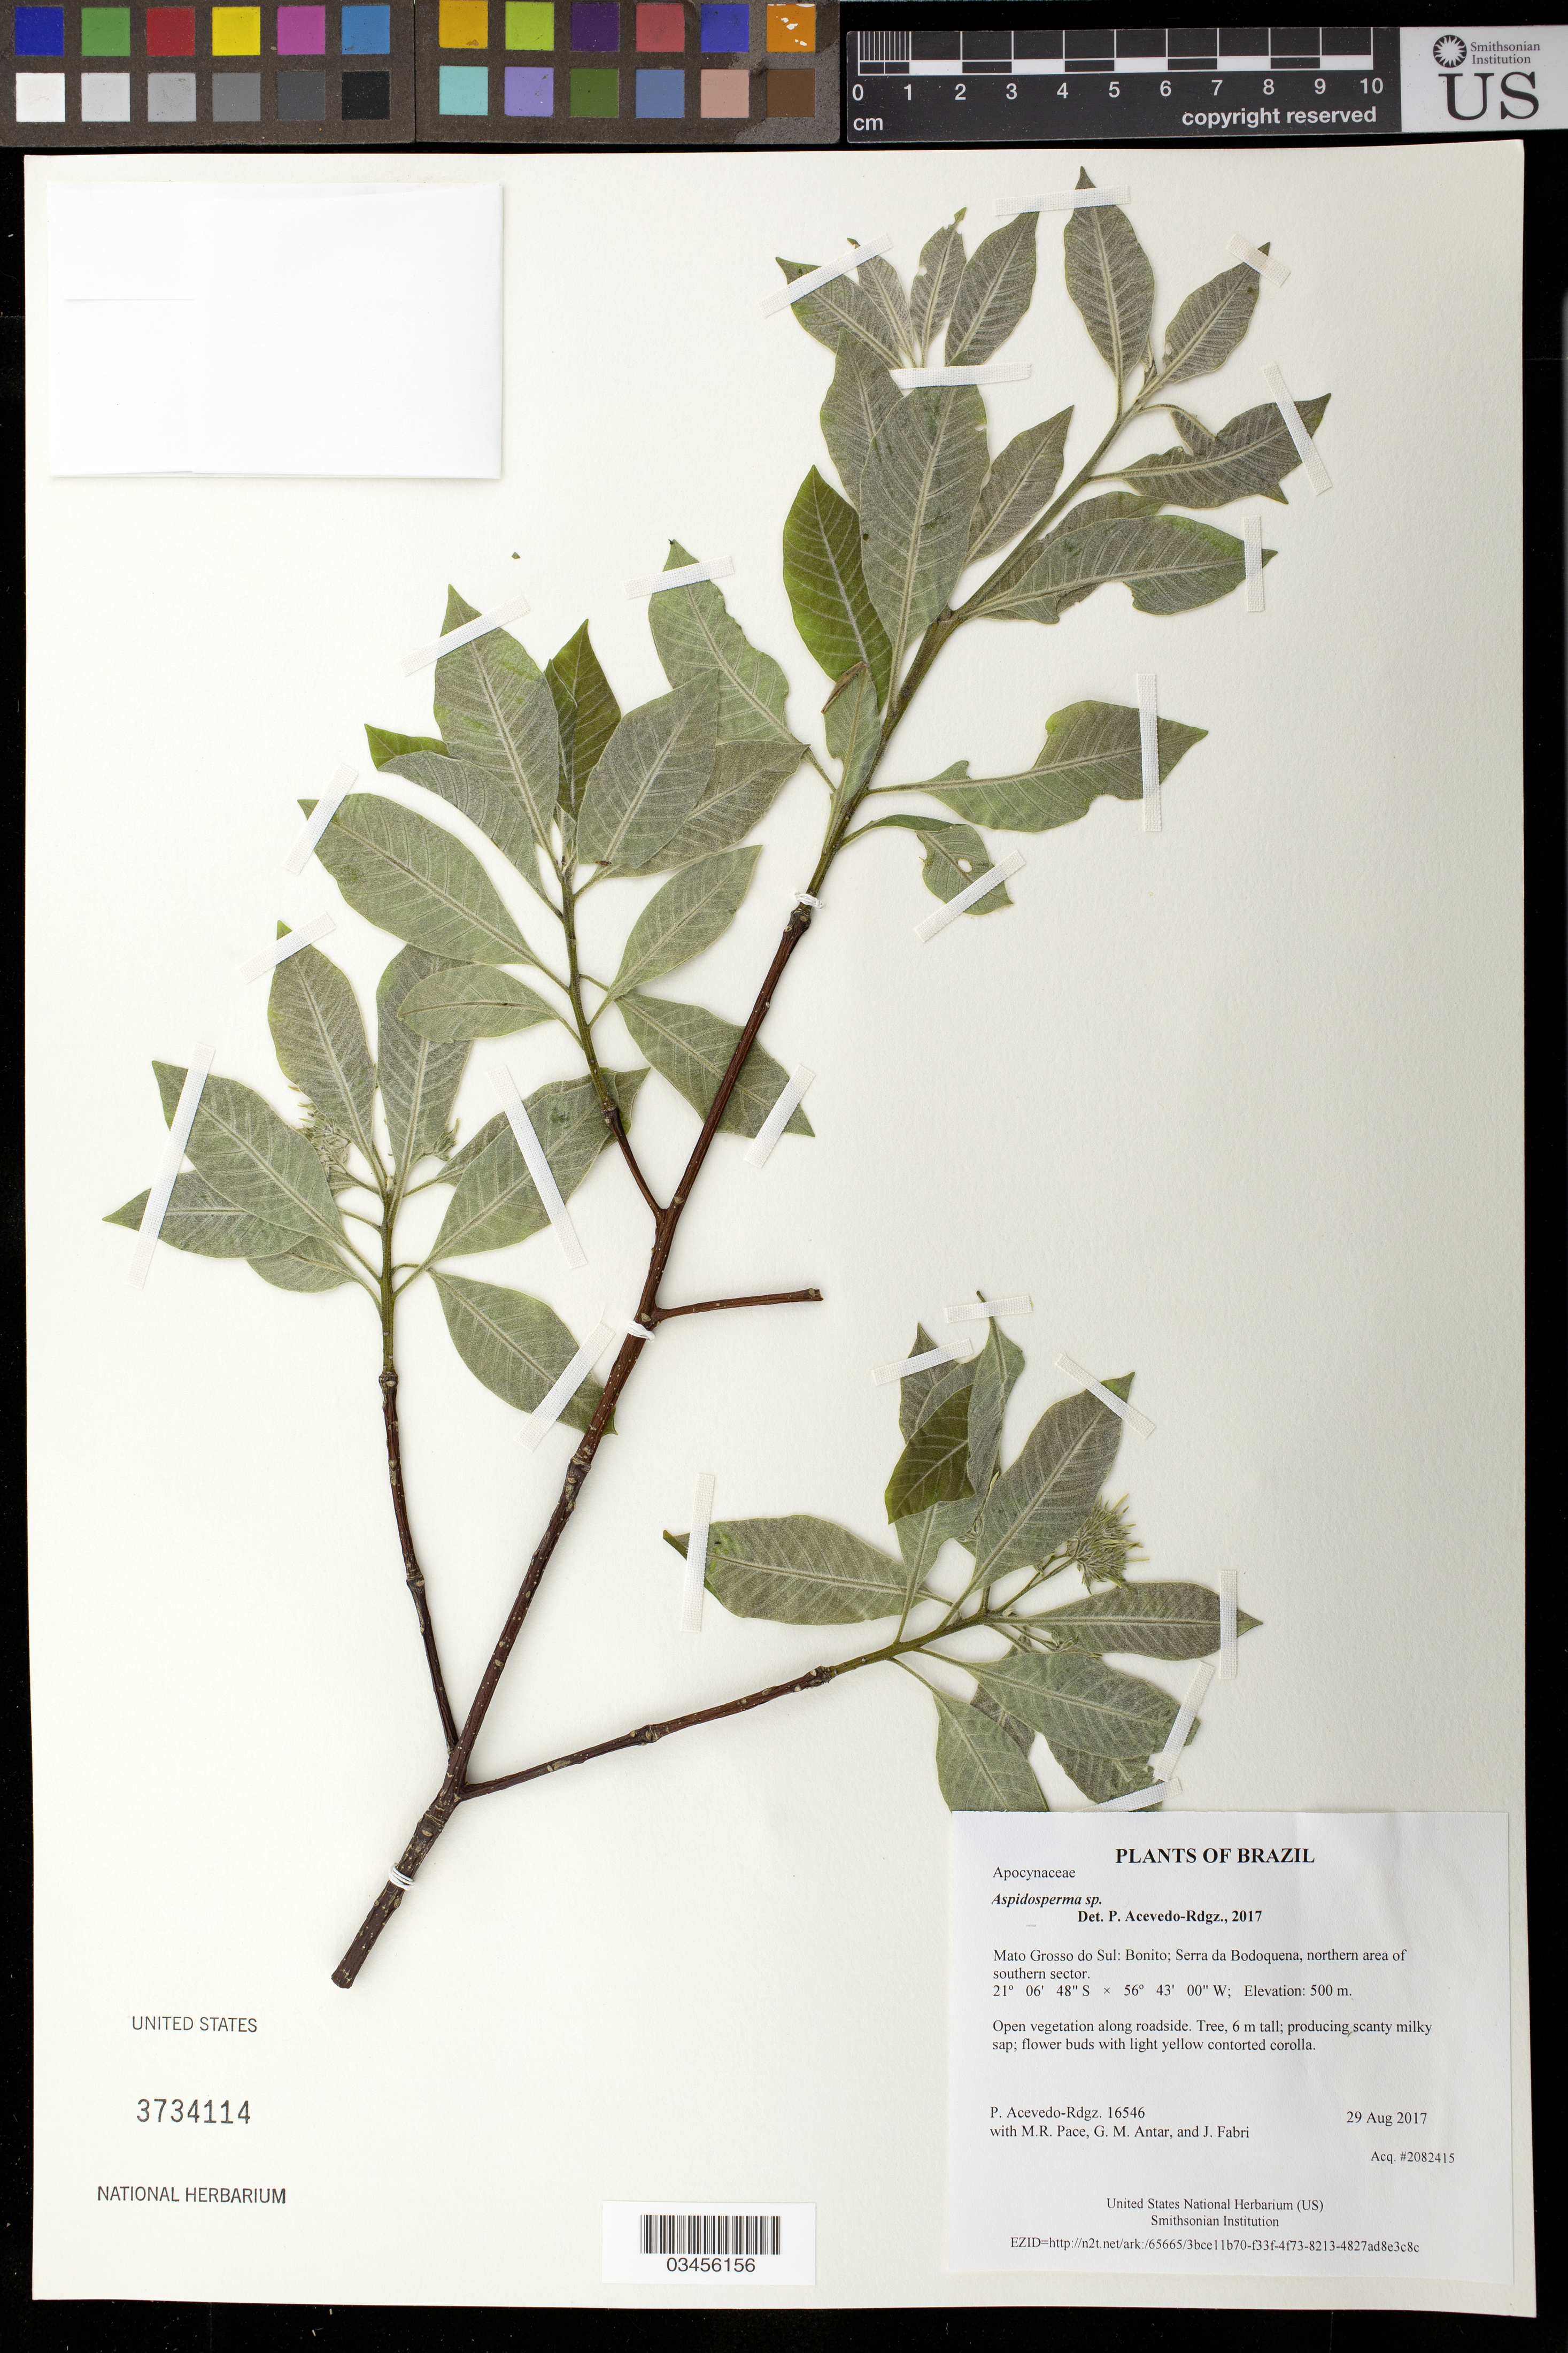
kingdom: Plantae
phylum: Tracheophyta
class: Magnoliopsida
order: Gentianales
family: Apocynaceae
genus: Aspidosperma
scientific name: Aspidosperma sp.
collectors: P. Acevedo-Rodr., M. R. Pace, G. M. Antar & J. Fabri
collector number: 16546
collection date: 2017-08-29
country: Brazil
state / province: Mato Grosso do Sul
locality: Bonito; Serra da Bodoquena, northern area of southern sector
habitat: Open vegetation along roadside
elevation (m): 500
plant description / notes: US, MO, K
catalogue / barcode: US 3734114